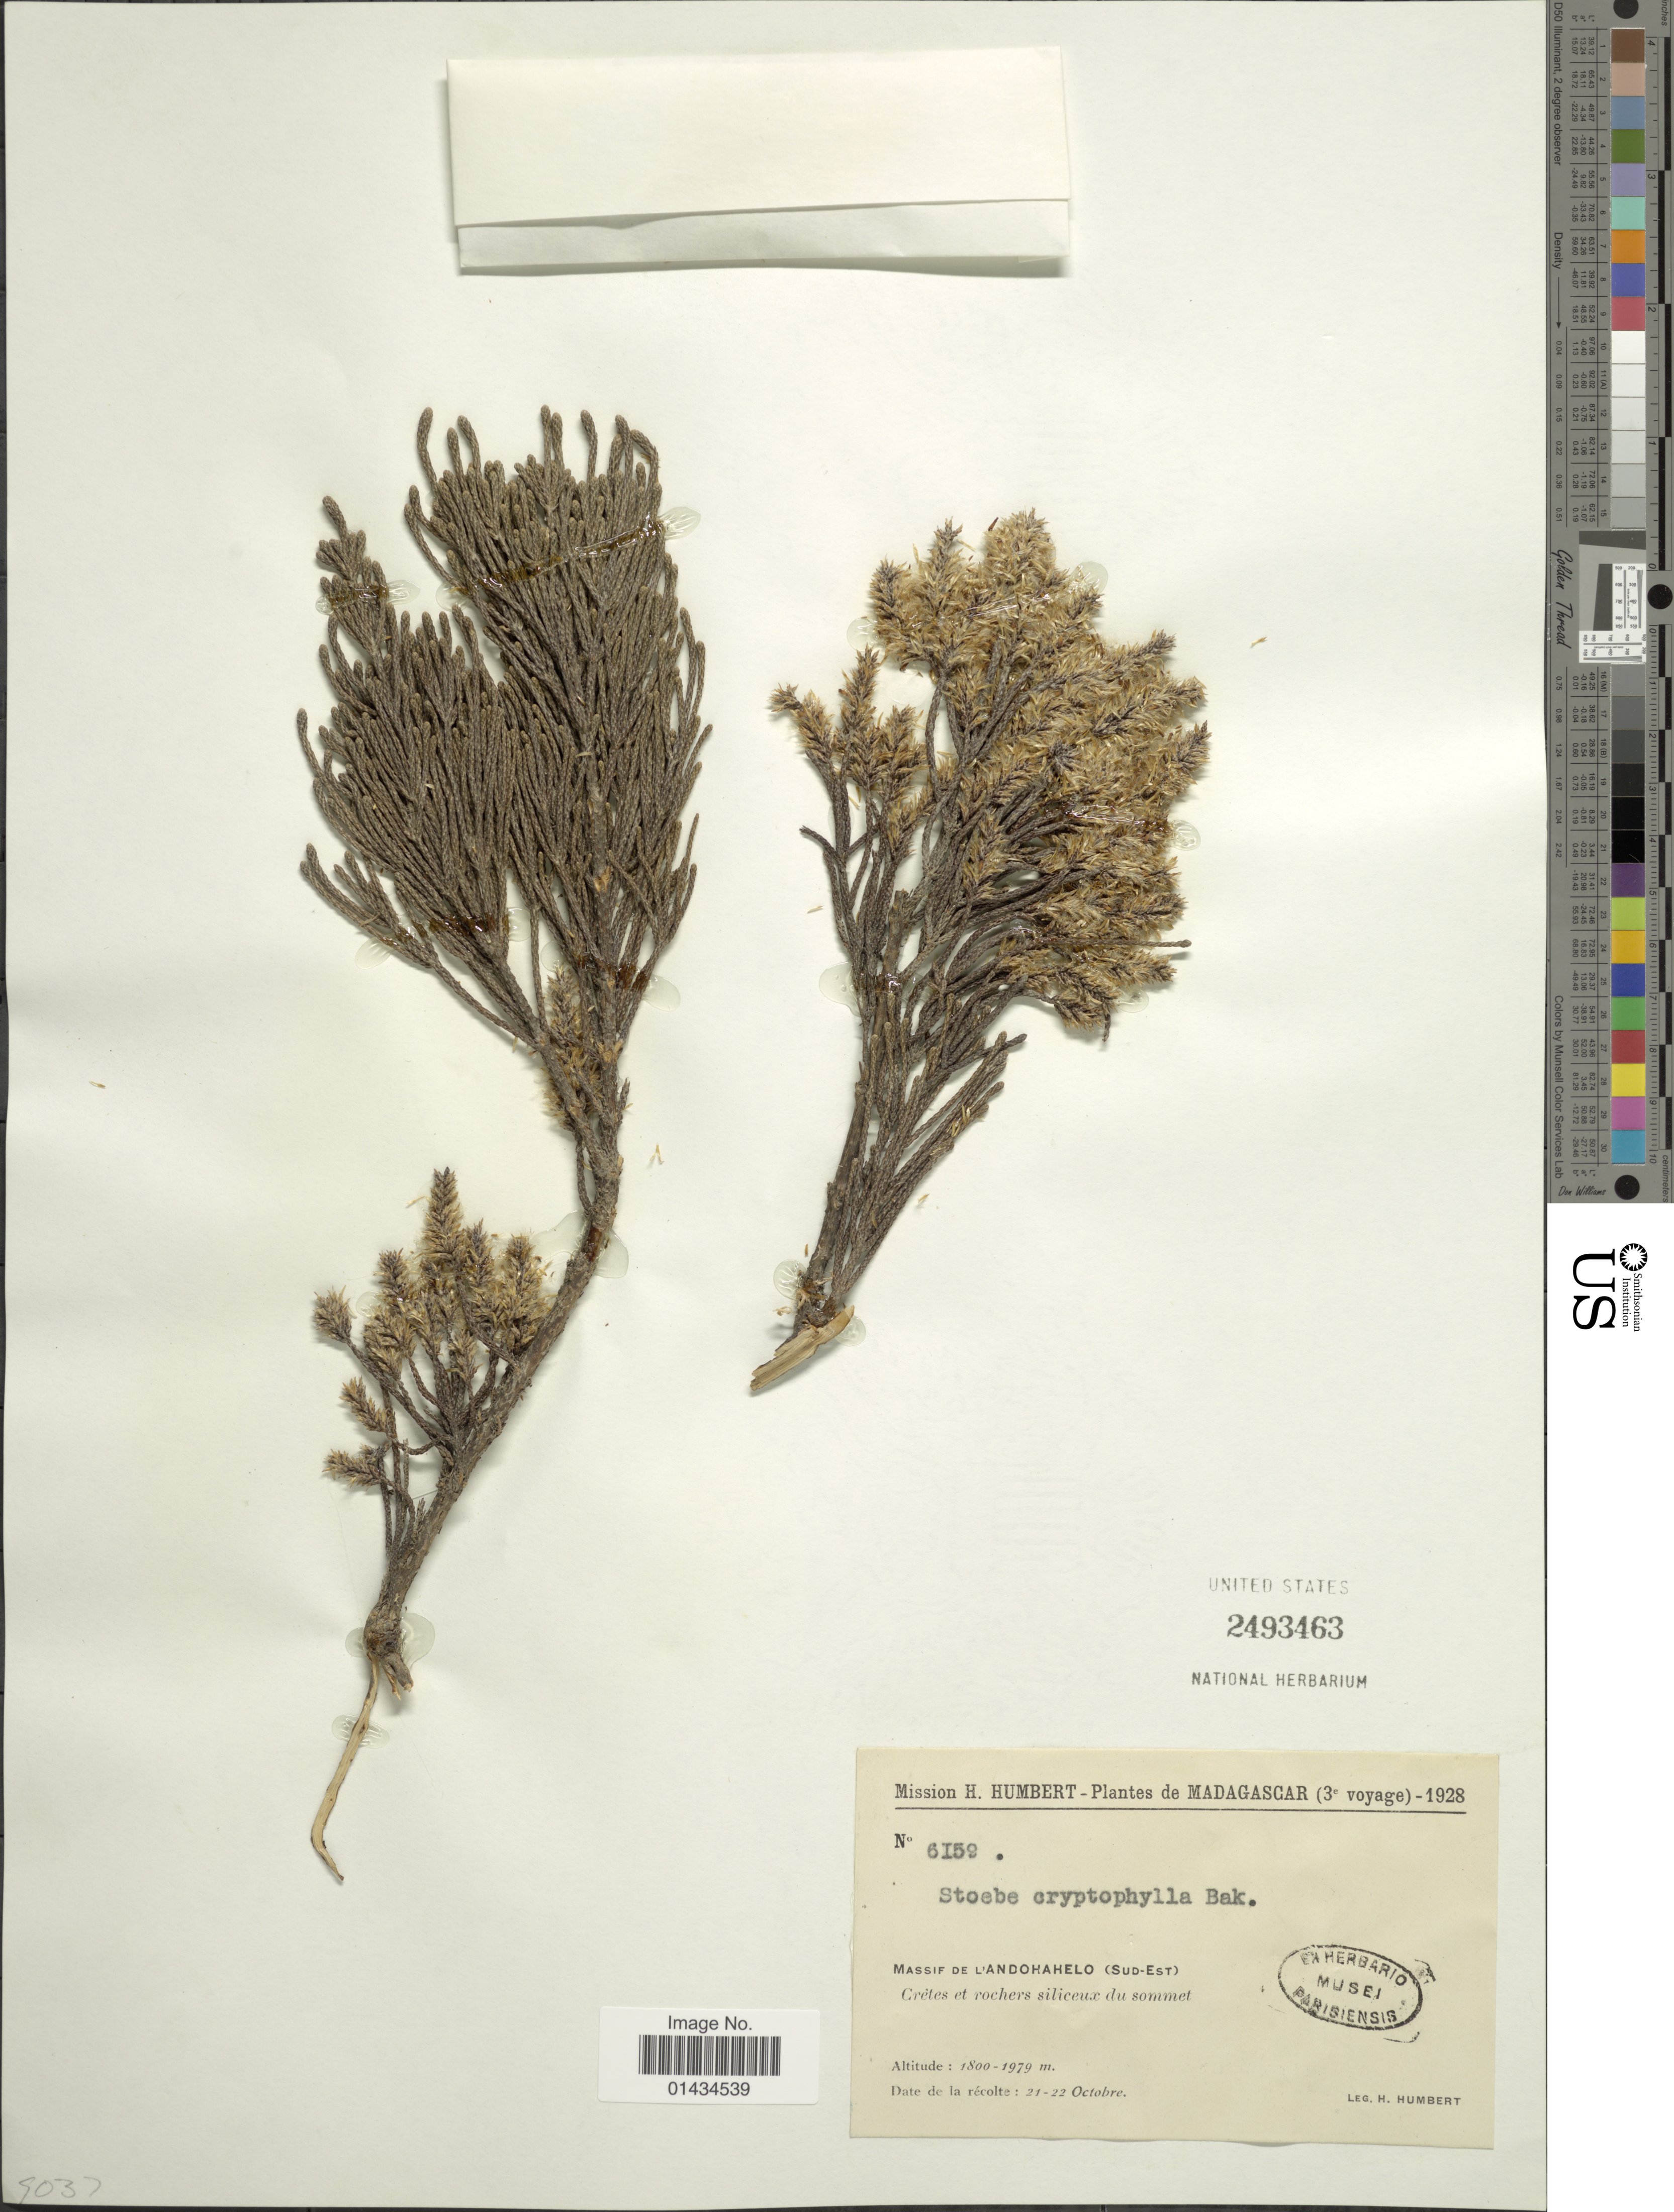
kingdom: Plantae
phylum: Tracheophyta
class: Magnoliopsida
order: Asterales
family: Asteraceae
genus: Stoebe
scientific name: Stoebe cryptophylla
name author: Baker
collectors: H. Humbert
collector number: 6159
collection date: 1928-10-21/1928-10-22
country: Madagascar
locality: Madagascar (3e voyage) Massif de l'Andohahelo (Sud-Est), crétes et rochers siliceux du sommet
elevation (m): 1800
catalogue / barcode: US 2493463